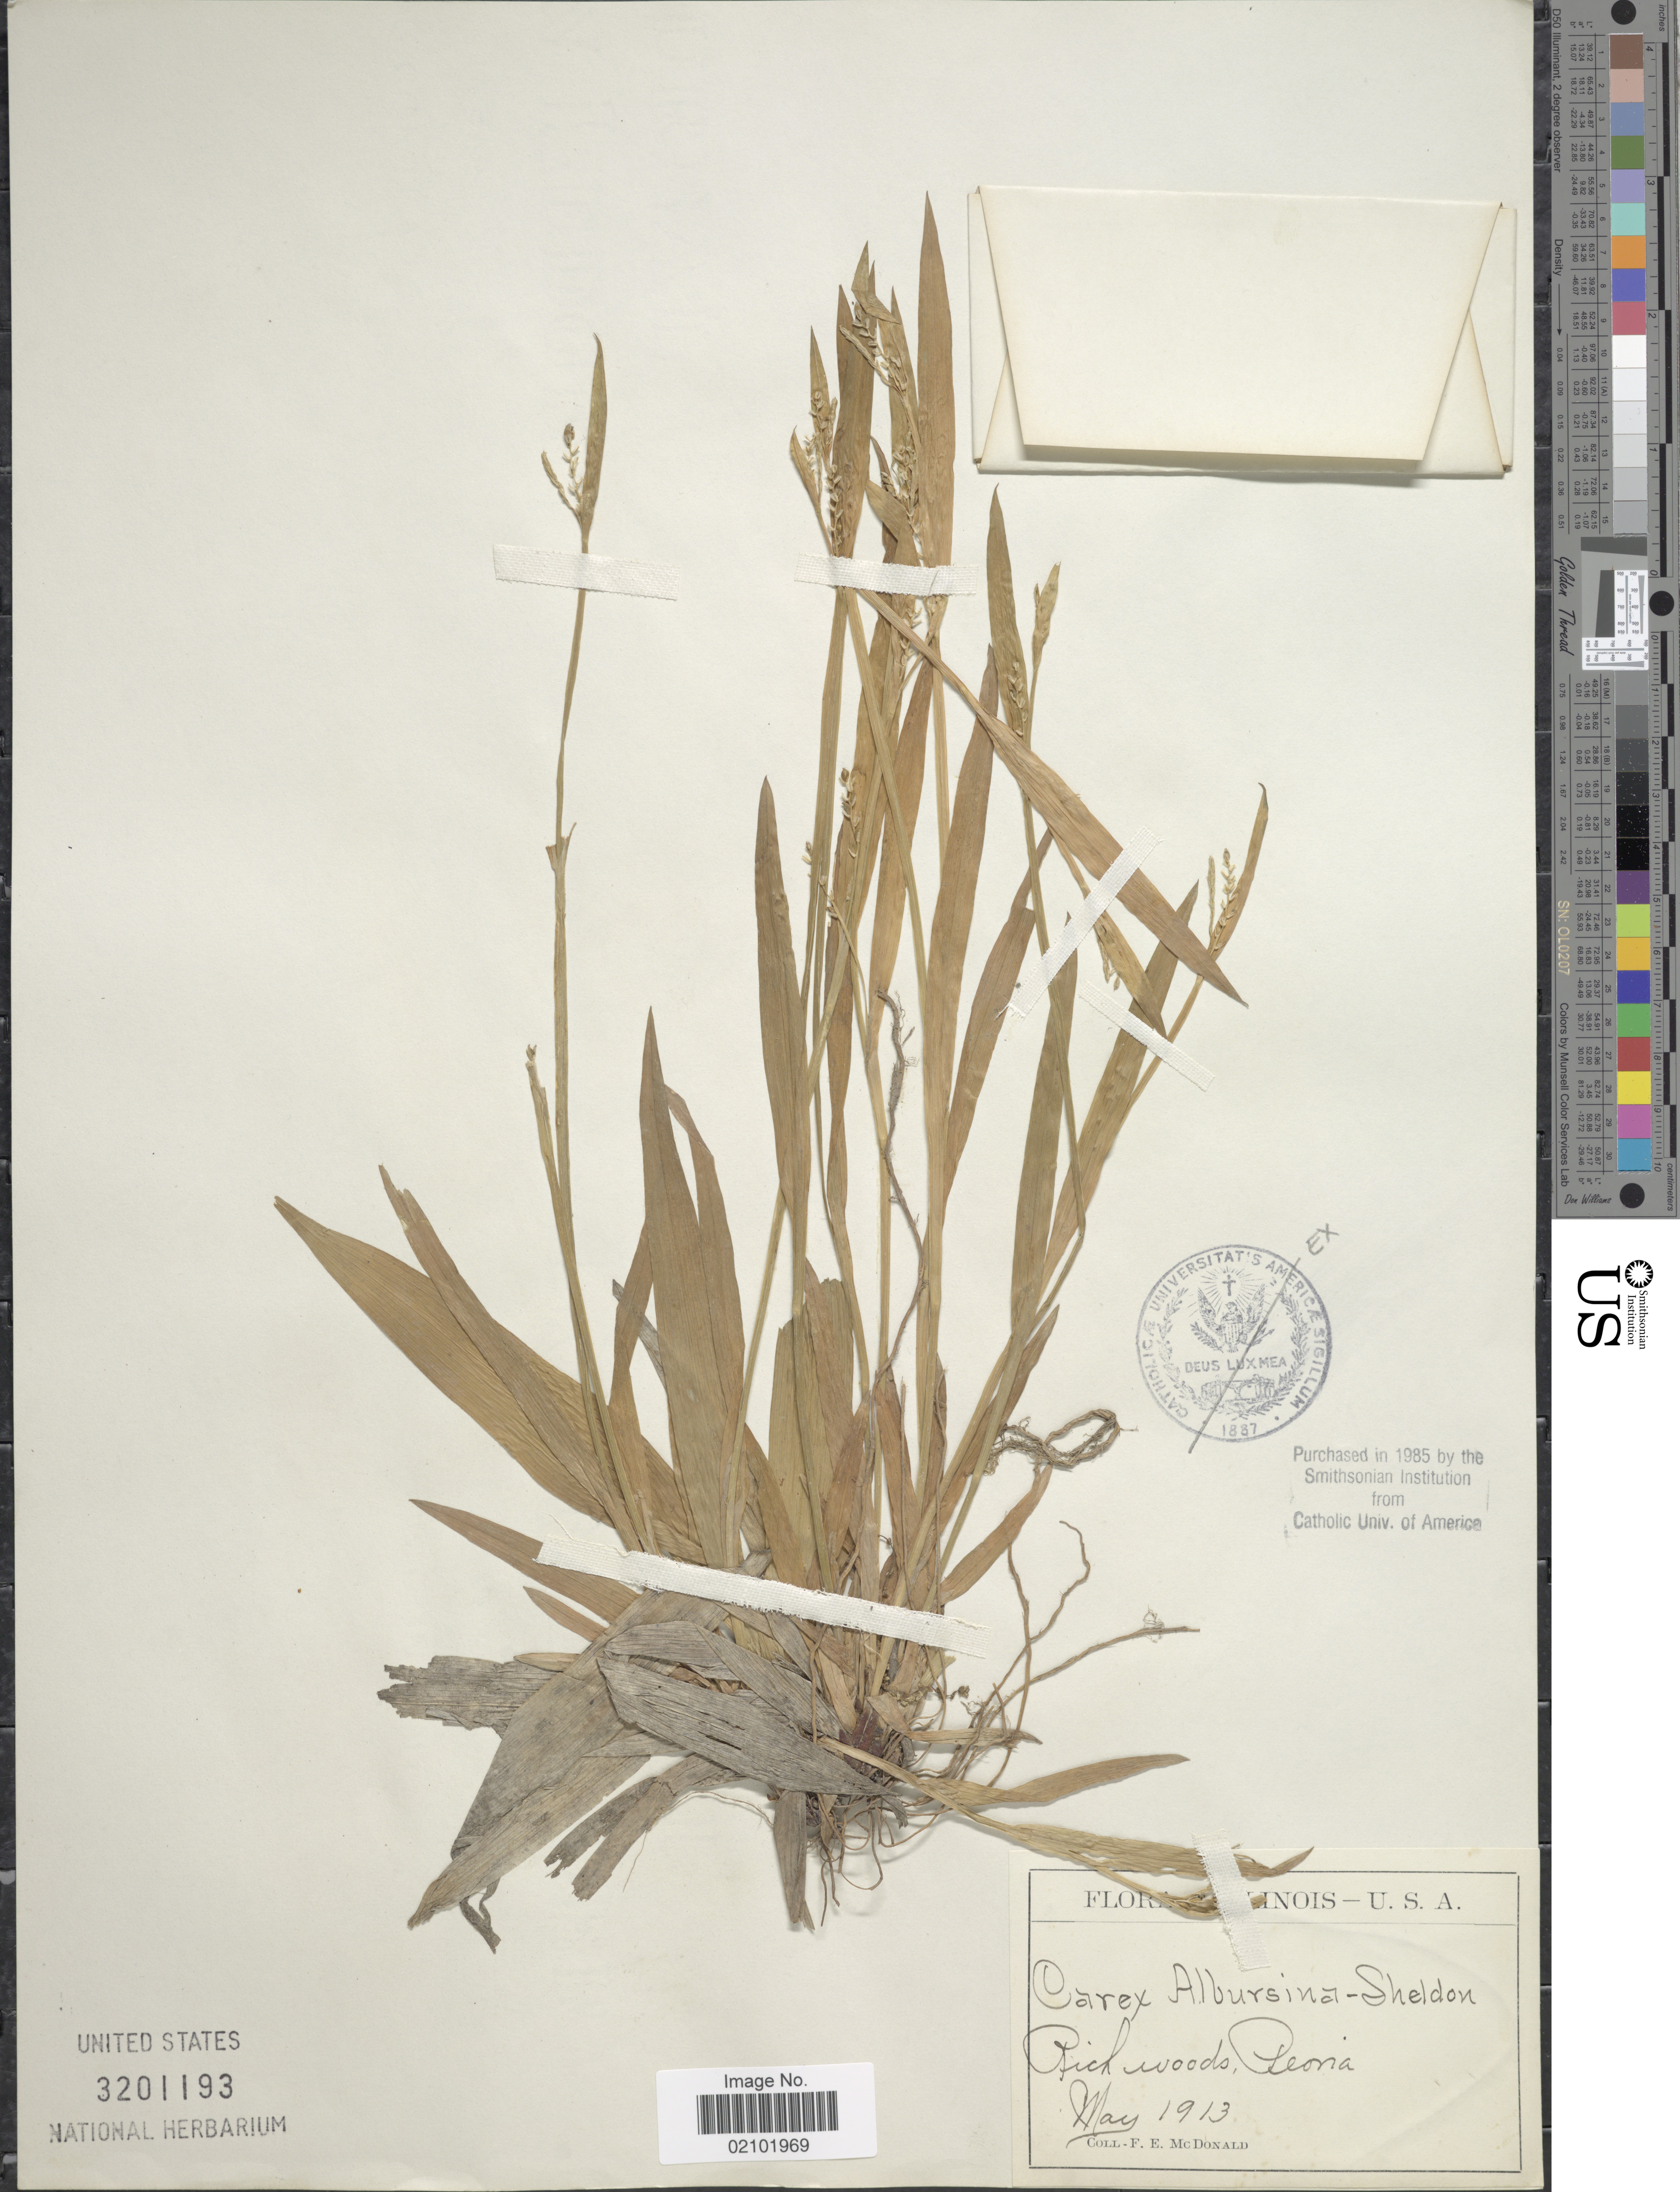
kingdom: Plantae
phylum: Tracheophyta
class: Liliopsida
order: Poales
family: Cyperaceae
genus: Carex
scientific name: Carex albursina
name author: E. Sheld.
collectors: F. E. McDonald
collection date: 1913-05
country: United States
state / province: Illinois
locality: Peoria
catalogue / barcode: US 3201193